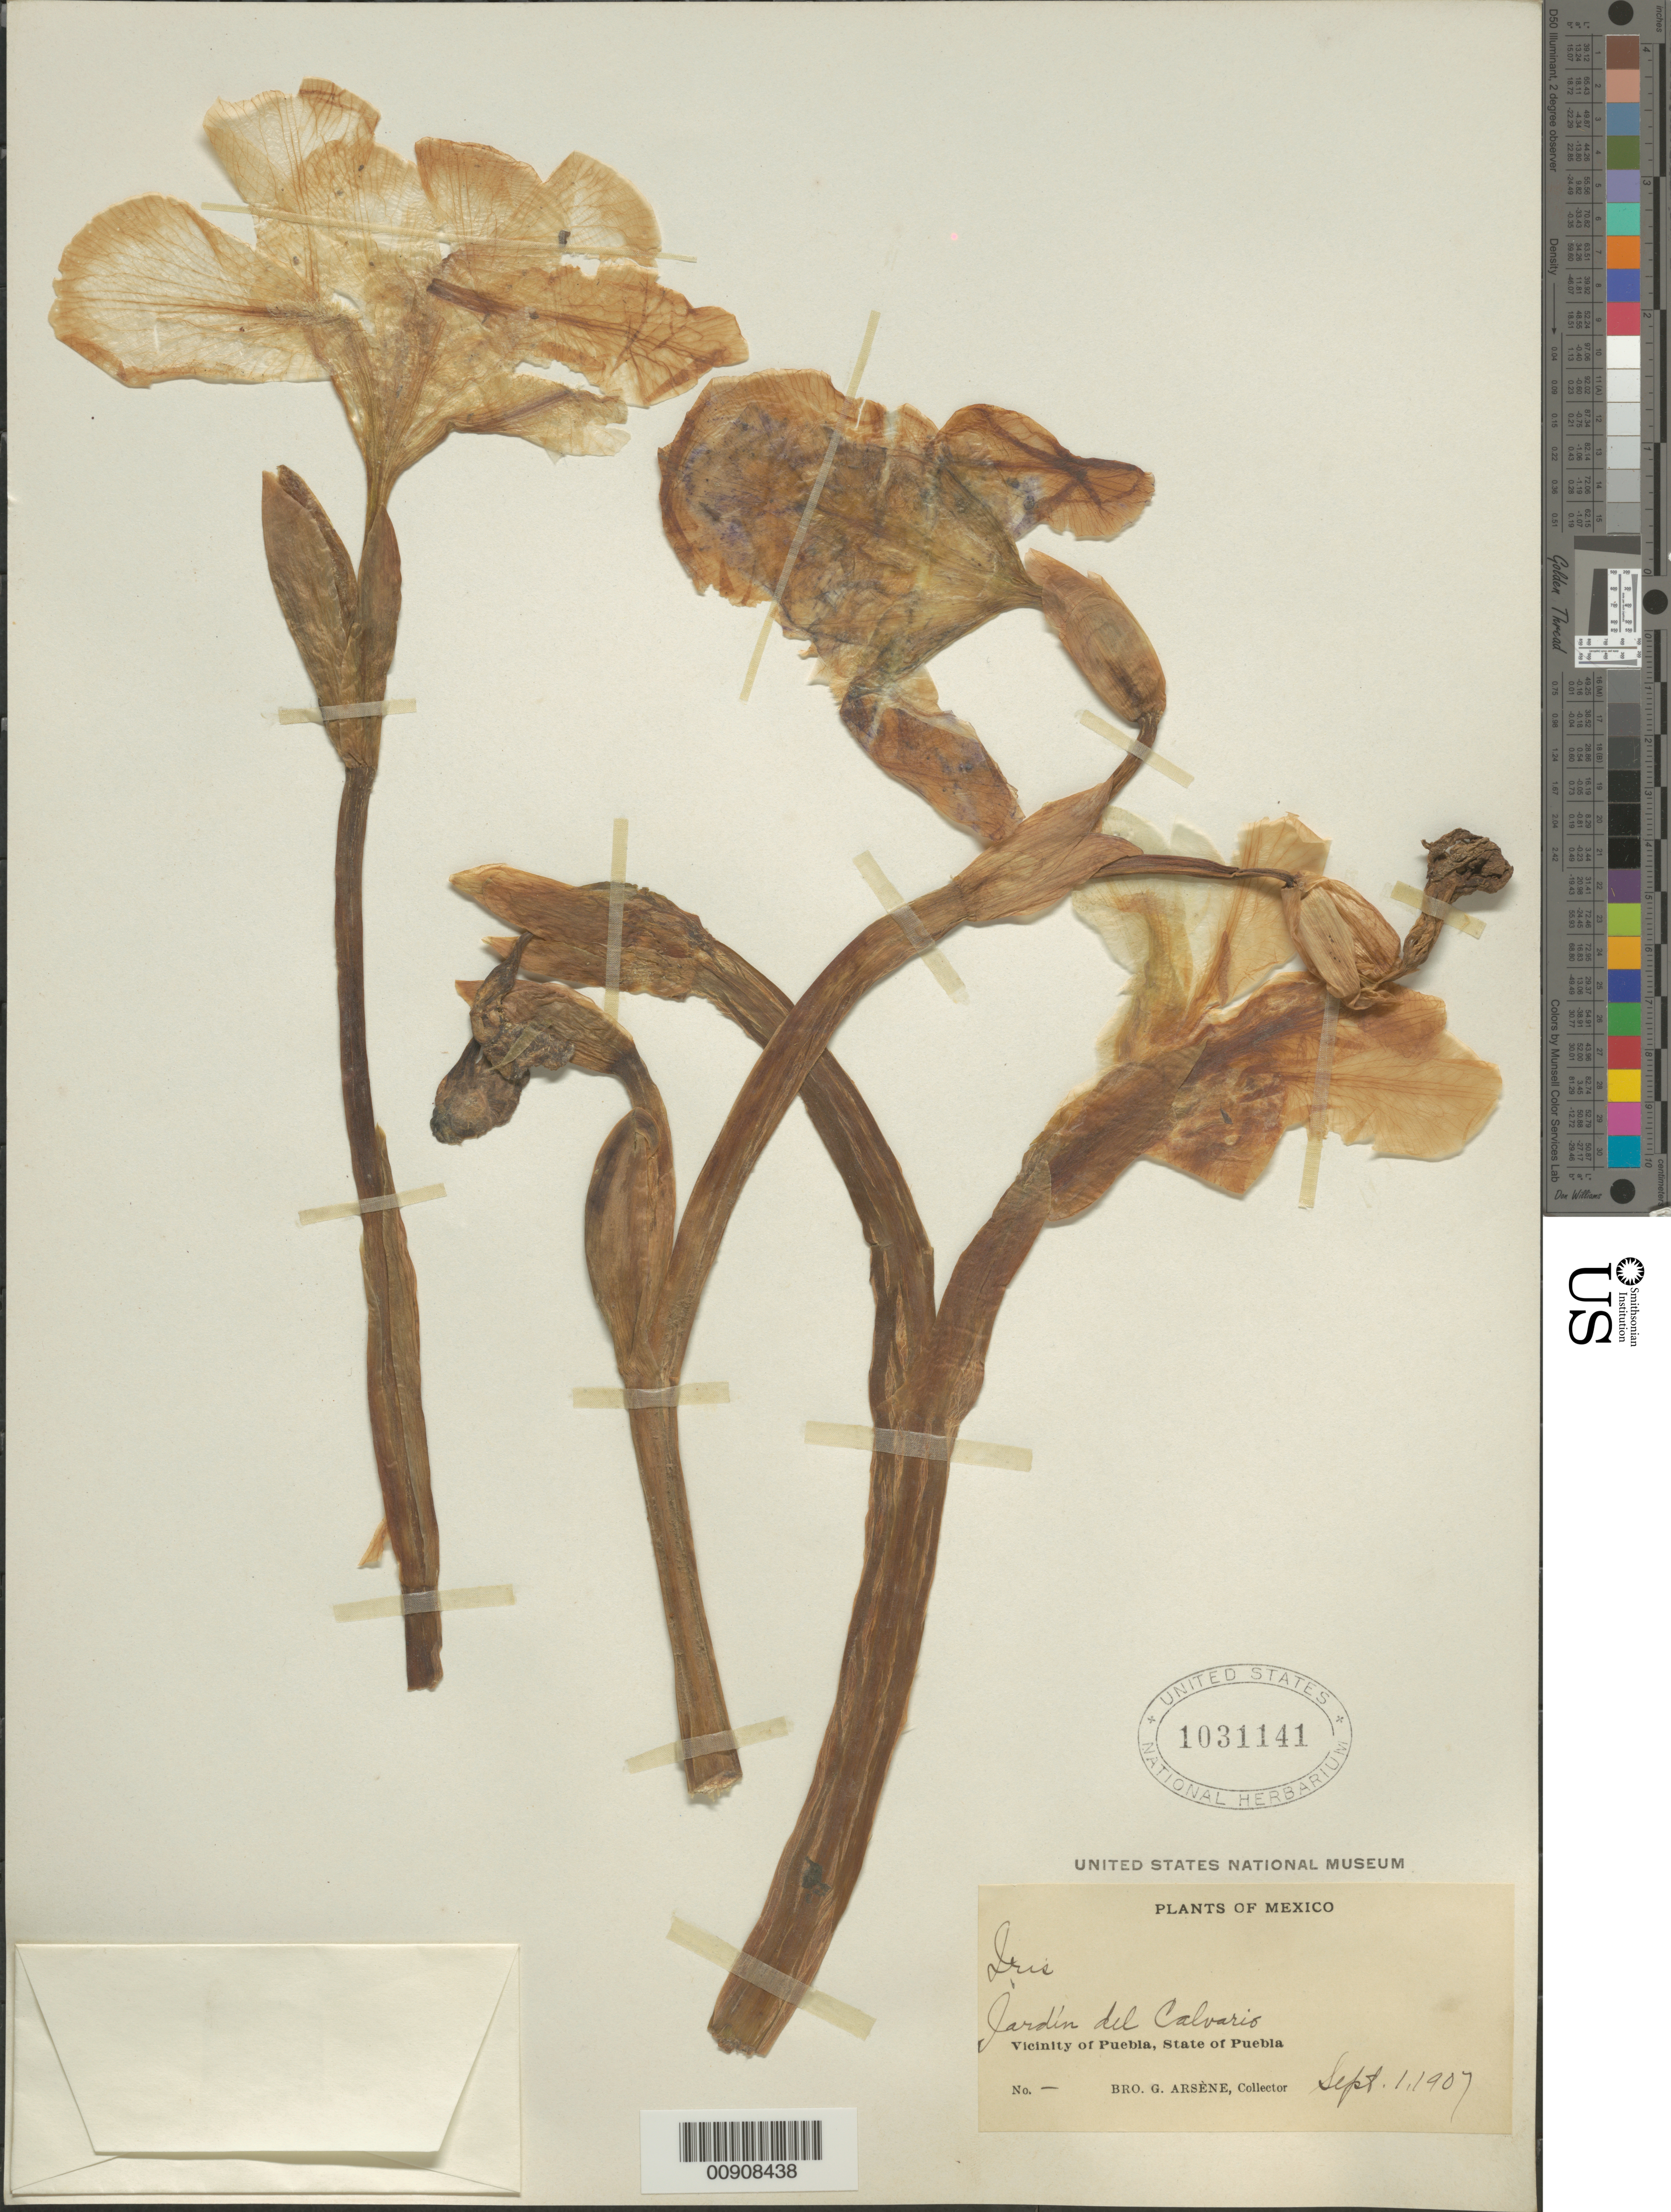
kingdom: Plantae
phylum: Tracheophyta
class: Liliopsida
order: Asparagales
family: Iridaceae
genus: Iris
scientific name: Iris sp.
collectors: Bro. G. Arsène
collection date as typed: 01 Sep 1907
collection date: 1907-09-01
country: Mexico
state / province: Puebla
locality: Jardín del Calvario. Vicinity of Puebla, State of Puebla.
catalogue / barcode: US 1031141